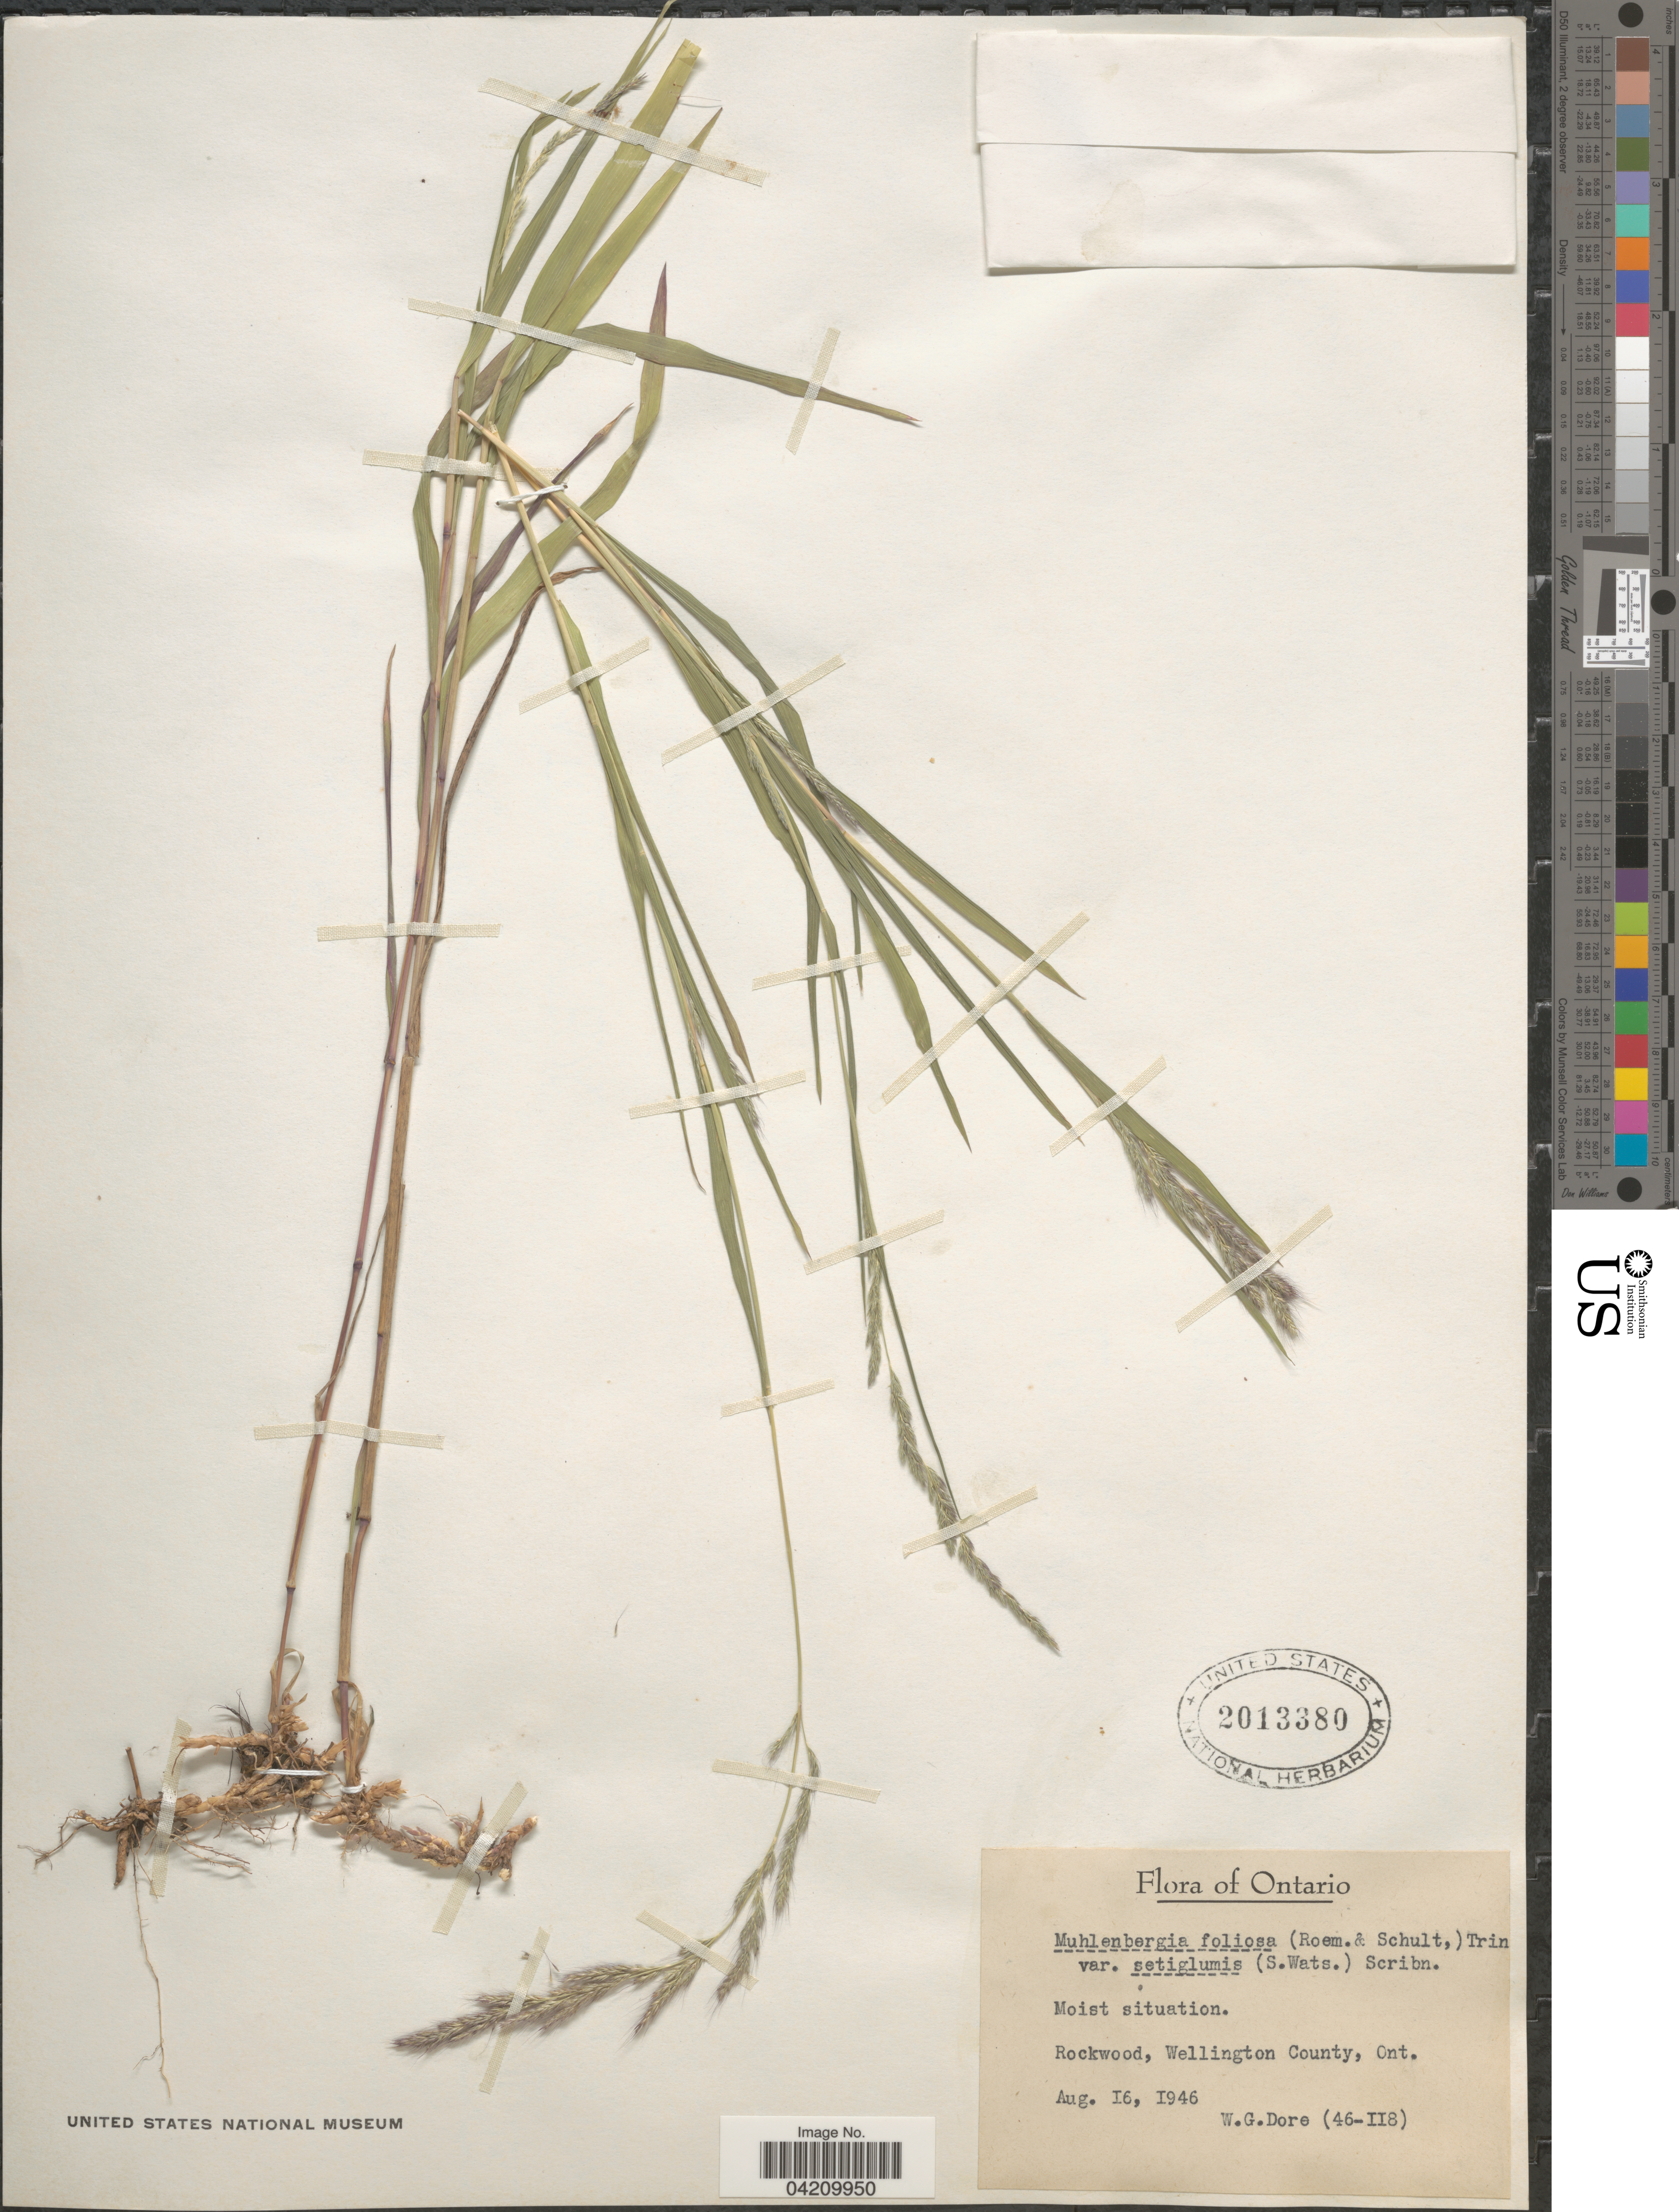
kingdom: Plantae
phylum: Tracheophyta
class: Liliopsida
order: Poales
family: Poaceae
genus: Muhlenbergia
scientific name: Muhlenbergia mexicana var. filiformis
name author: (Torr.) Scribn.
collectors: W. Dore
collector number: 46-118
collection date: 1946-08-16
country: Canada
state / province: Ontario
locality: Rockwood, Wellington County.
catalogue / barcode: US 2013380